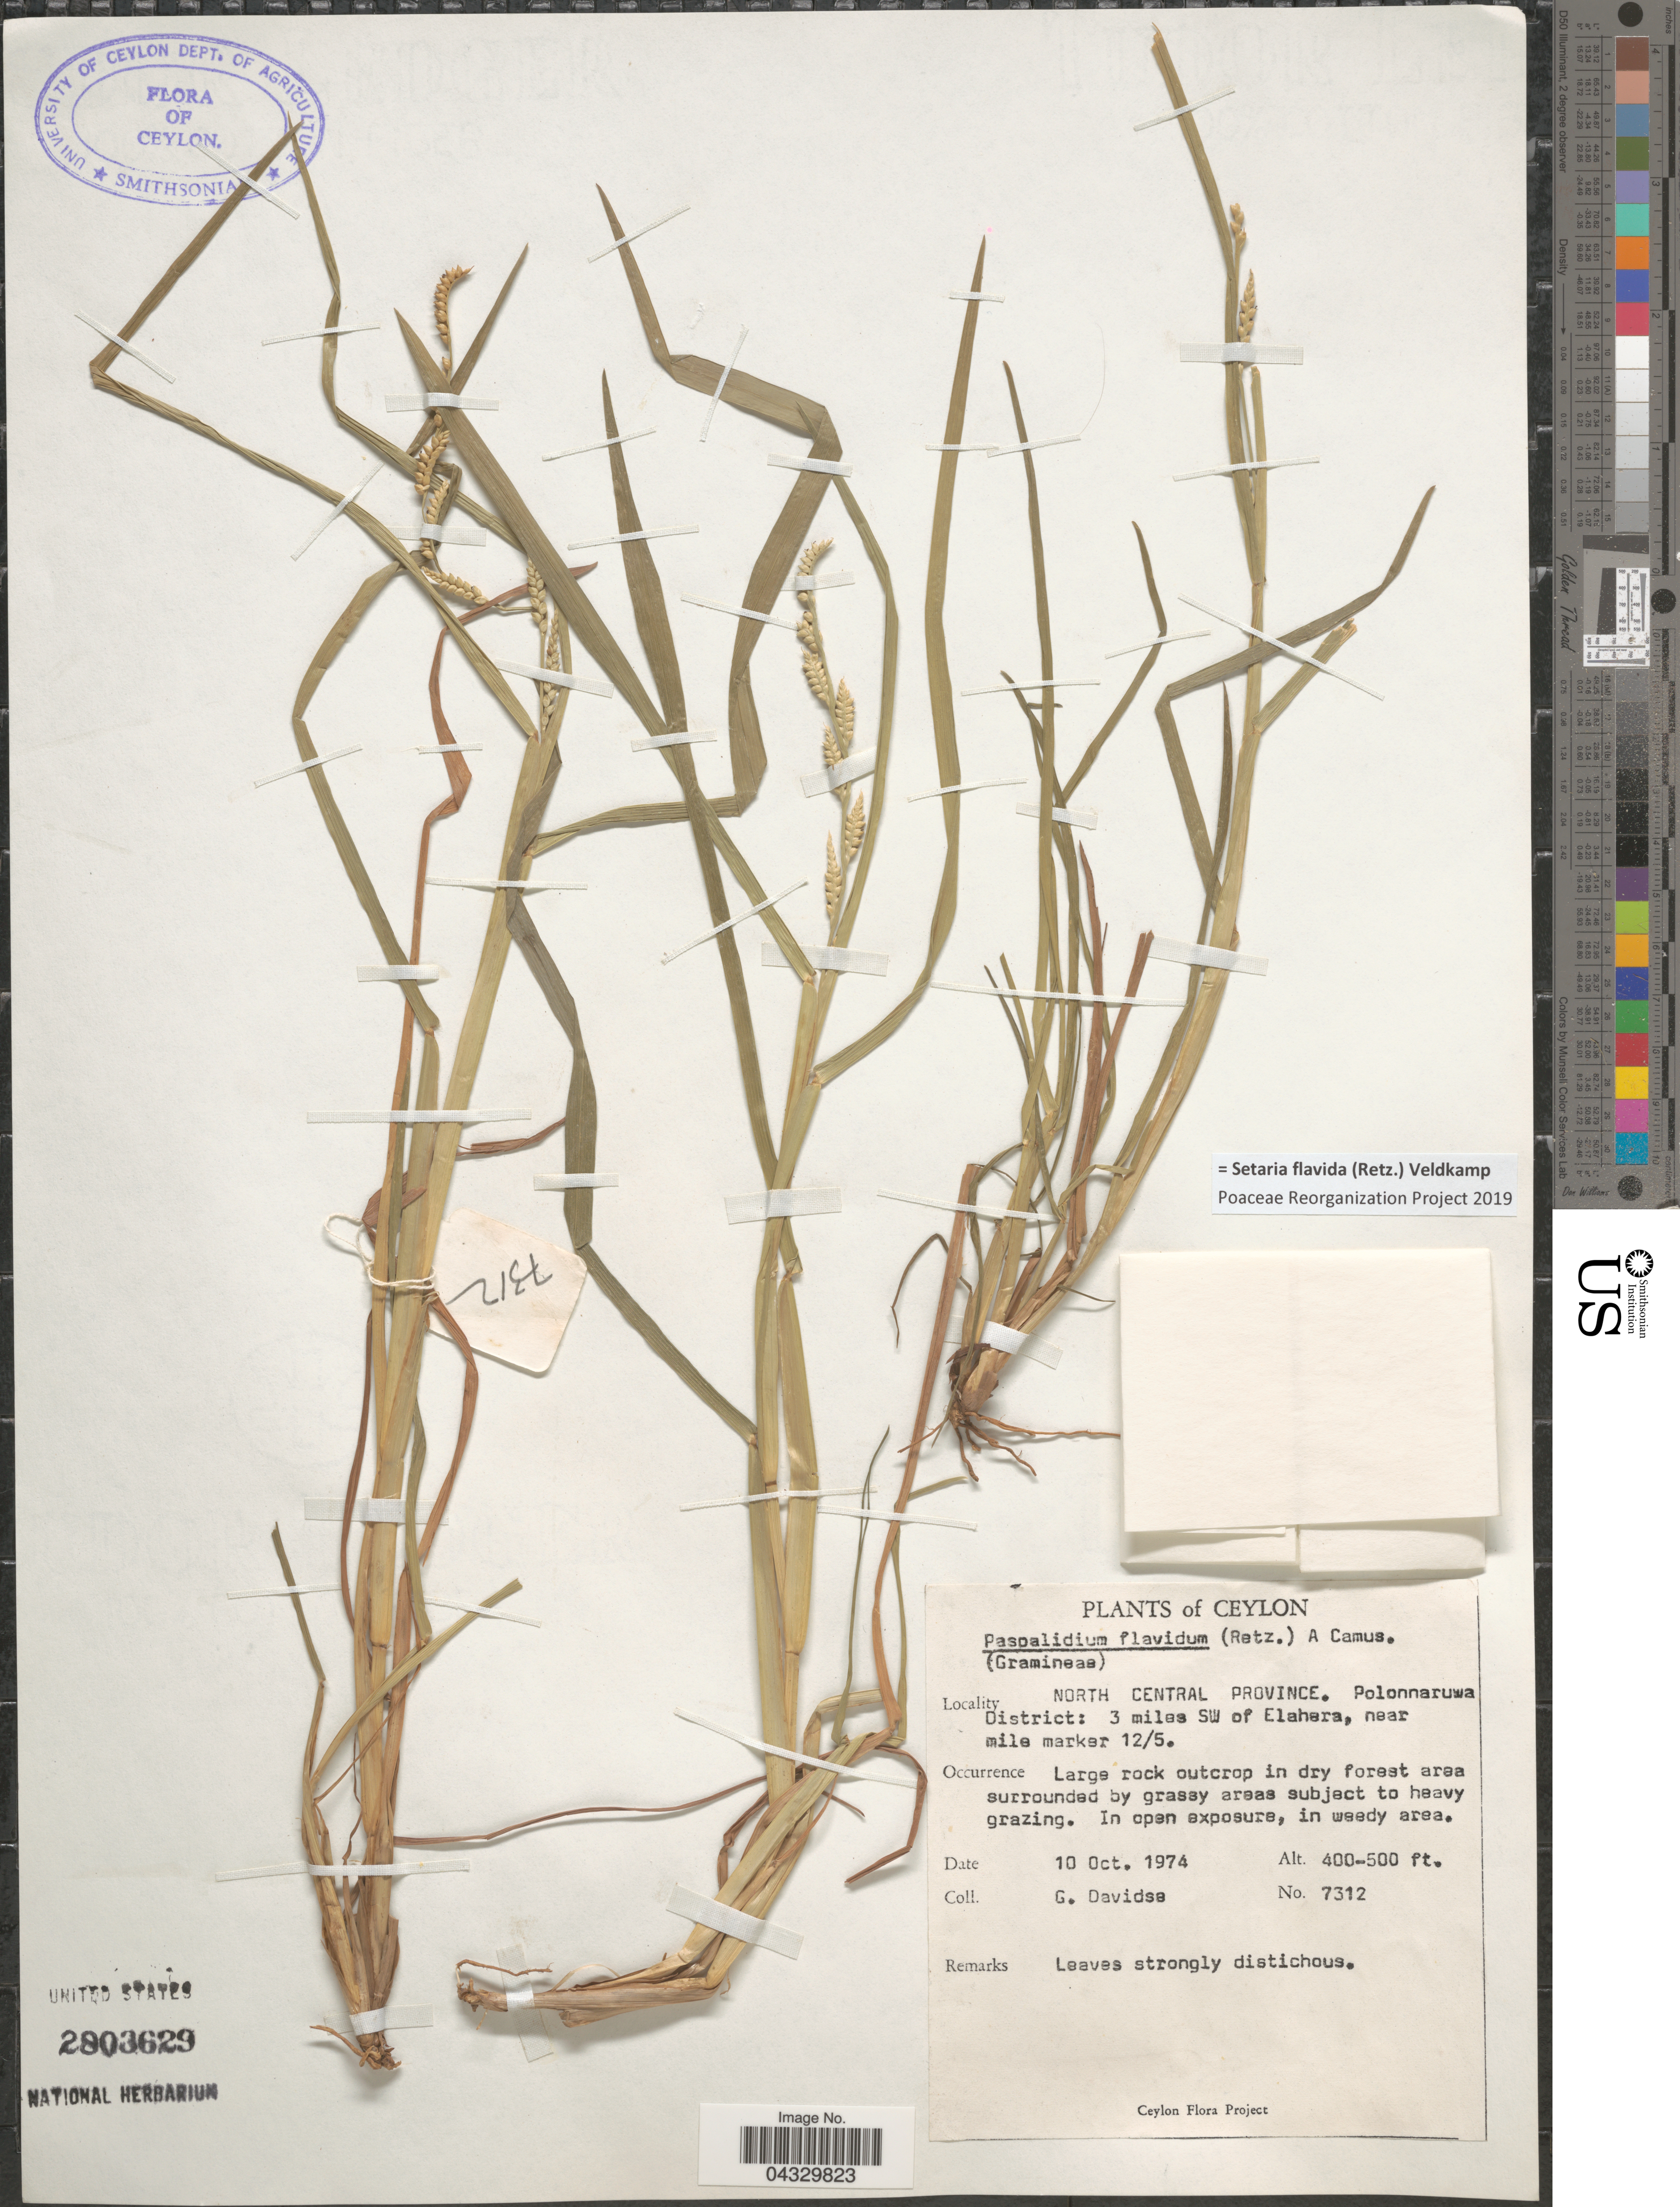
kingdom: Plantae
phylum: Tracheophyta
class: Liliopsida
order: Poales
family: Poaceae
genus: Setaria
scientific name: Setaria flavida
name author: (Retz.) Veldkamp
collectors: G. Davidse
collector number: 7312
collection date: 1974-10-10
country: Sri Lanka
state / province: North Central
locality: Ceylon. Polonnaruwa District: 3 miles SW of Elahera, near mile marker 12/5.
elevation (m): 122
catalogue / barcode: US 2803629